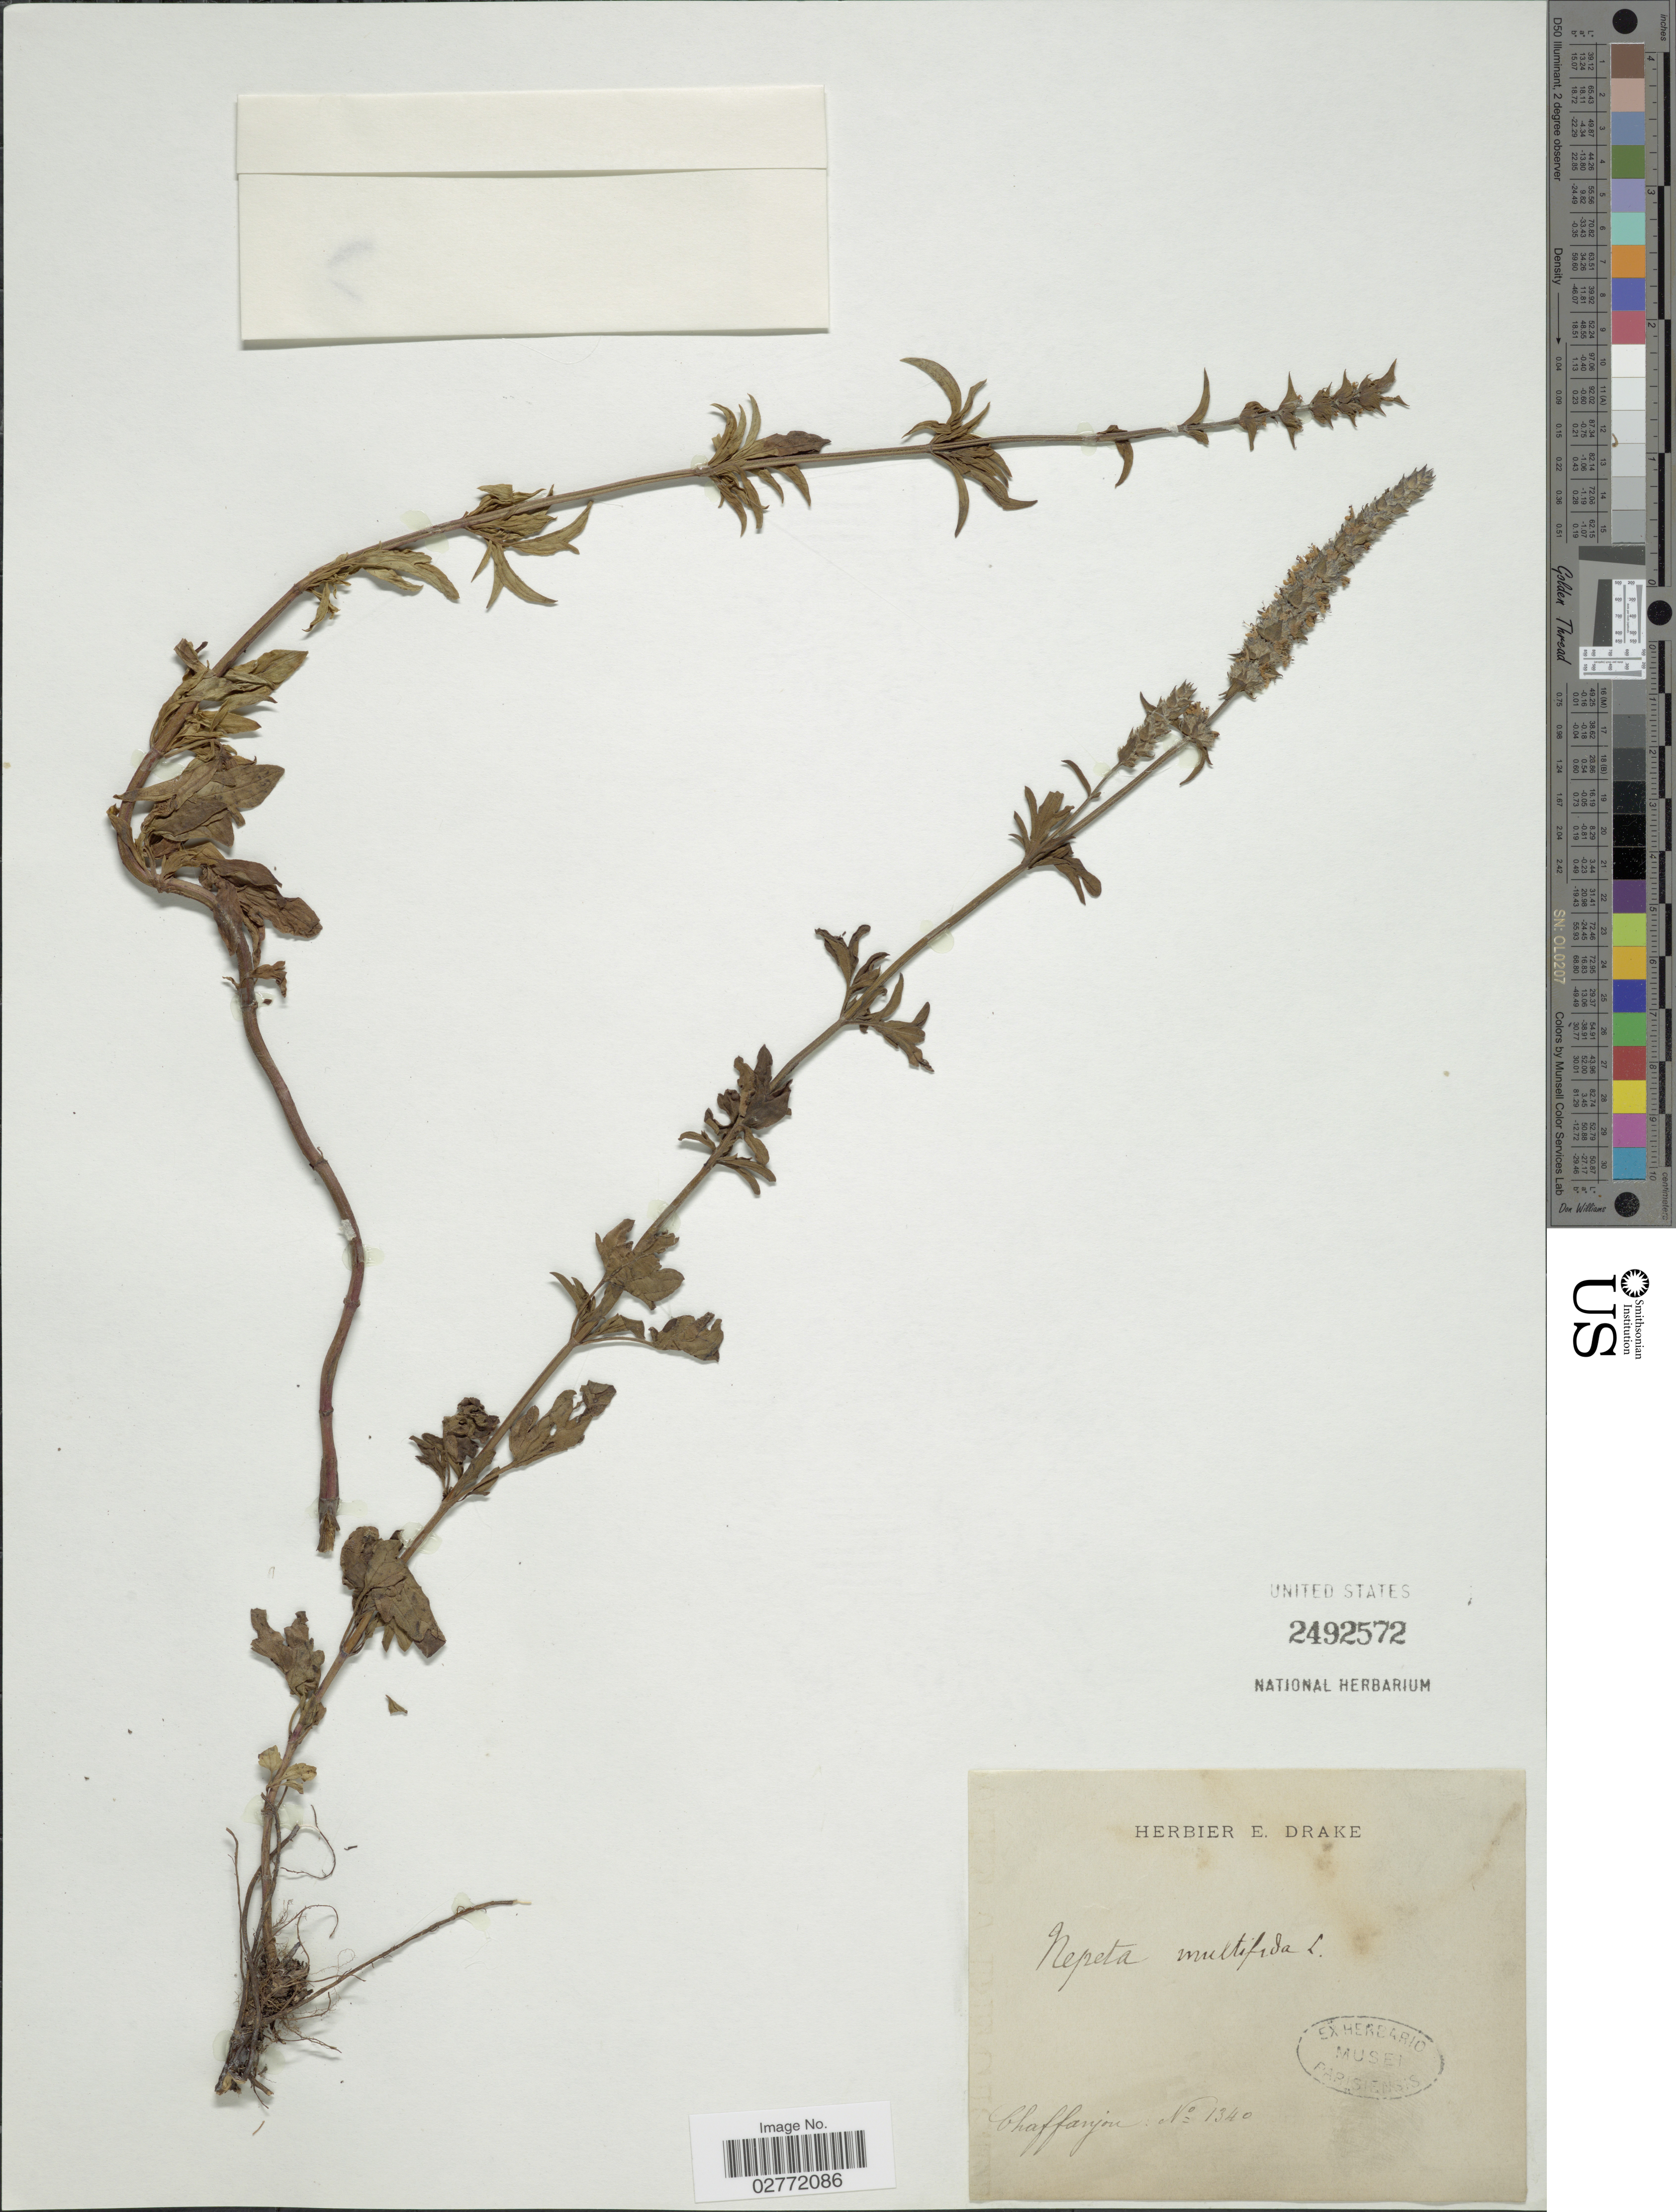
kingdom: Plantae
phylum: Tracheophyta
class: Magnoliopsida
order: Lamiales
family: Lamiaceae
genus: Nepeta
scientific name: Nepeta multifida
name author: L.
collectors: -. Chaffanjon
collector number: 1340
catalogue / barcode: US 2492572